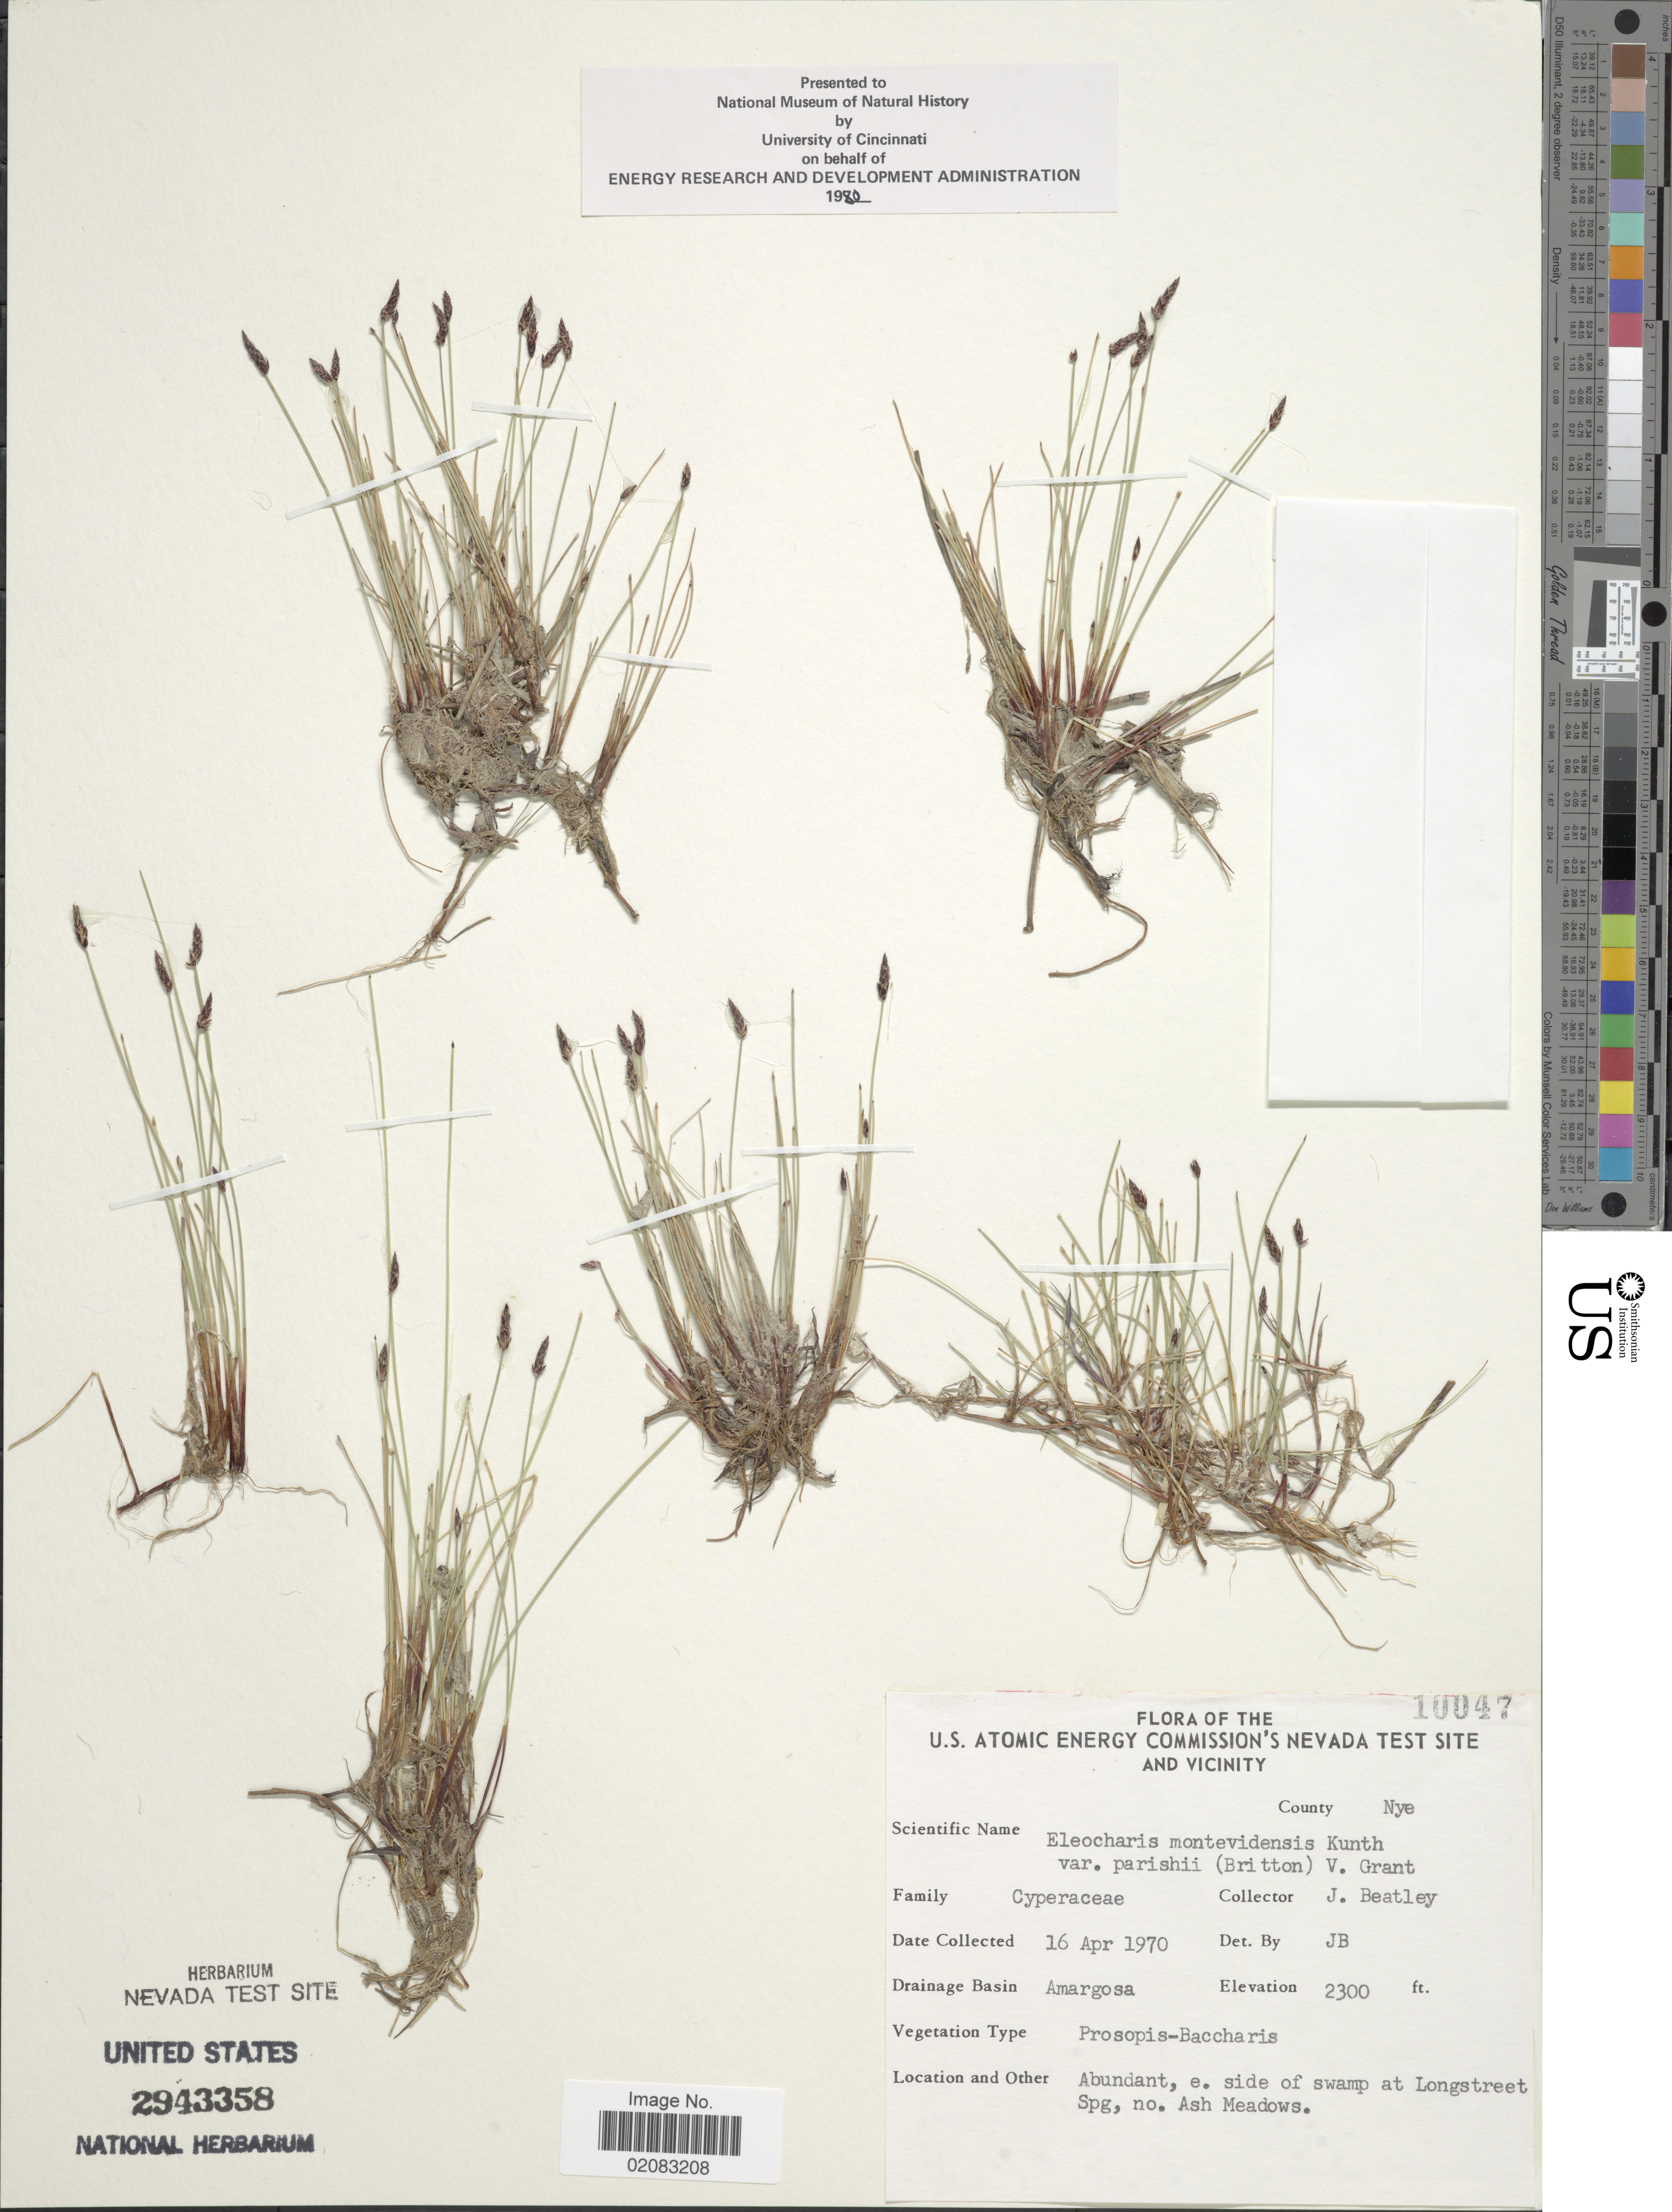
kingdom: Plantae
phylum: Tracheophyta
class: Liliopsida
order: Poales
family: Cyperaceae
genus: Eleocharis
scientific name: Eleocharis parishii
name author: Britton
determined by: Strong, Mark T., (BOT), Smithsonian Institution - National Museum of Natural History (UNITED STATES)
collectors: J. C. Beatley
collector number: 10047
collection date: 1970-04-16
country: United States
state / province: Nevada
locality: U.S. Atomic Energy Commision's Nevada Test Site and Vicinity, County Nye, Drainage Basin Amargosa, Abundant, e side of swamp at Longstreet spg, no Ash Meadows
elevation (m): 701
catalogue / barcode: US 2943358